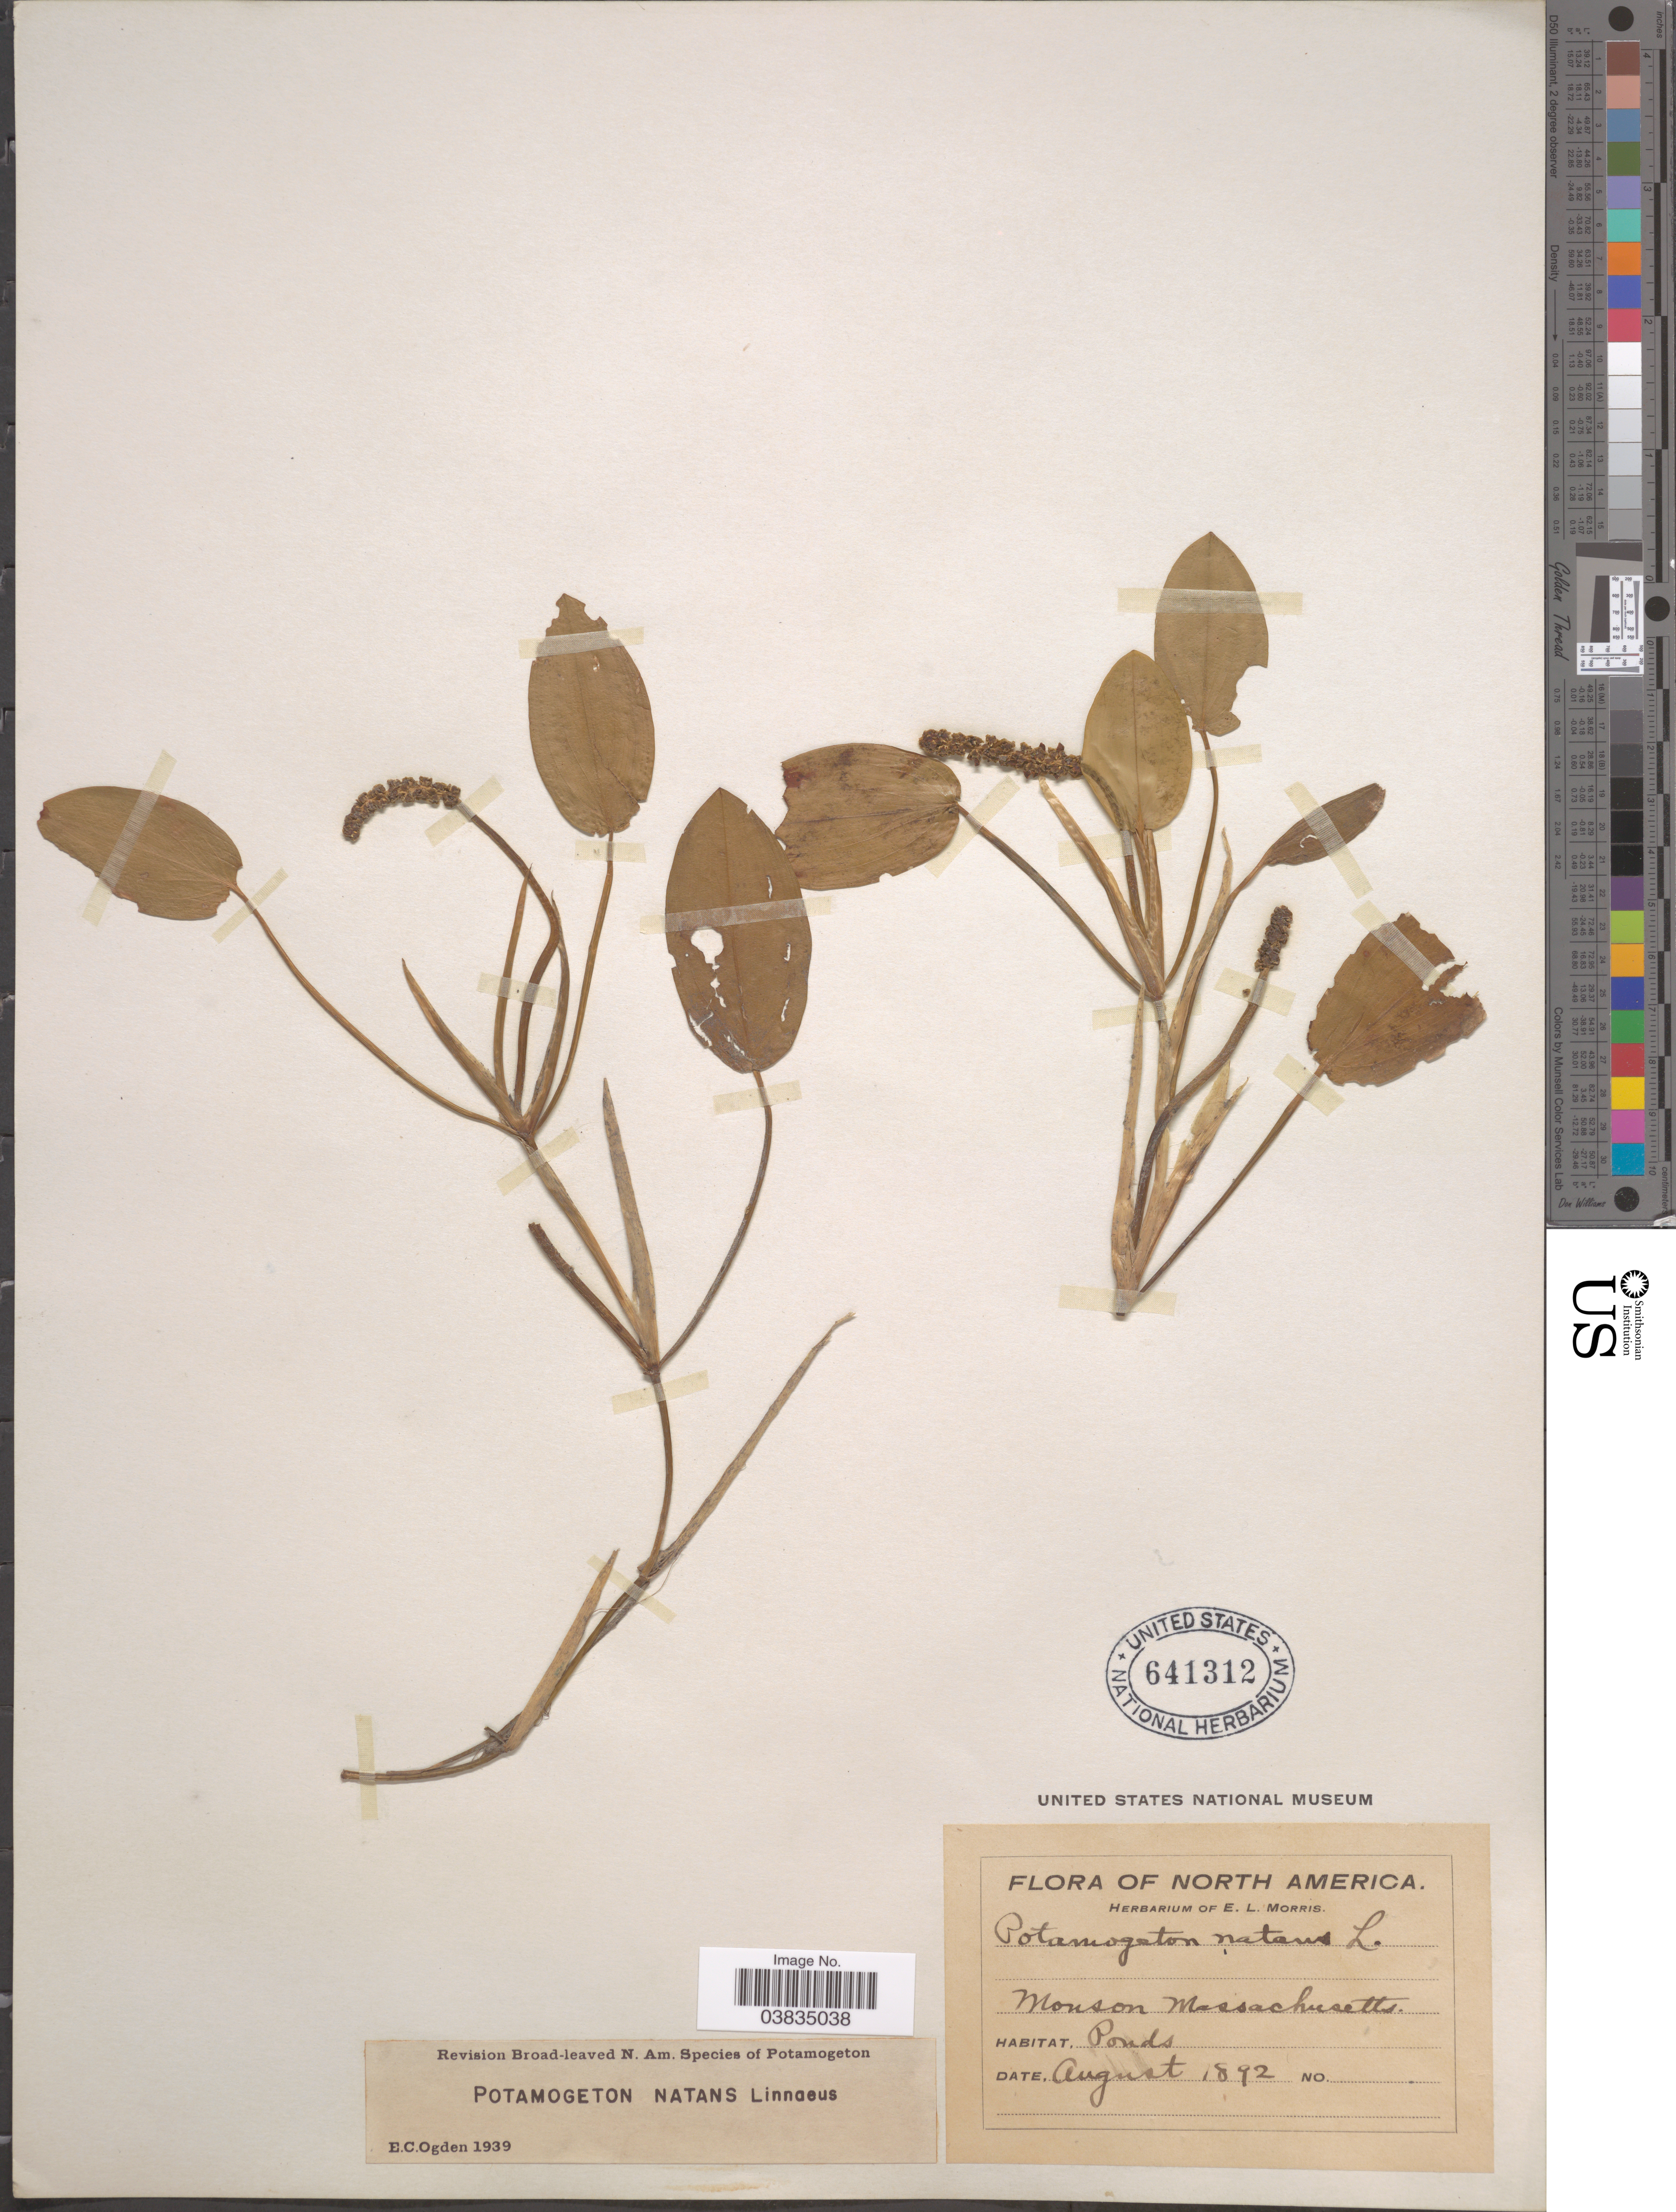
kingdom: Plantae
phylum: Tracheophyta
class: Liliopsida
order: Alismatales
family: Potamogetonaceae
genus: Potamogeton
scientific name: Potamogeton natans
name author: L.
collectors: ex herb. E.L. Morris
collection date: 1892-08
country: United States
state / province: Massachusetts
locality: Monson Massachusetts.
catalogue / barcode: US 641312